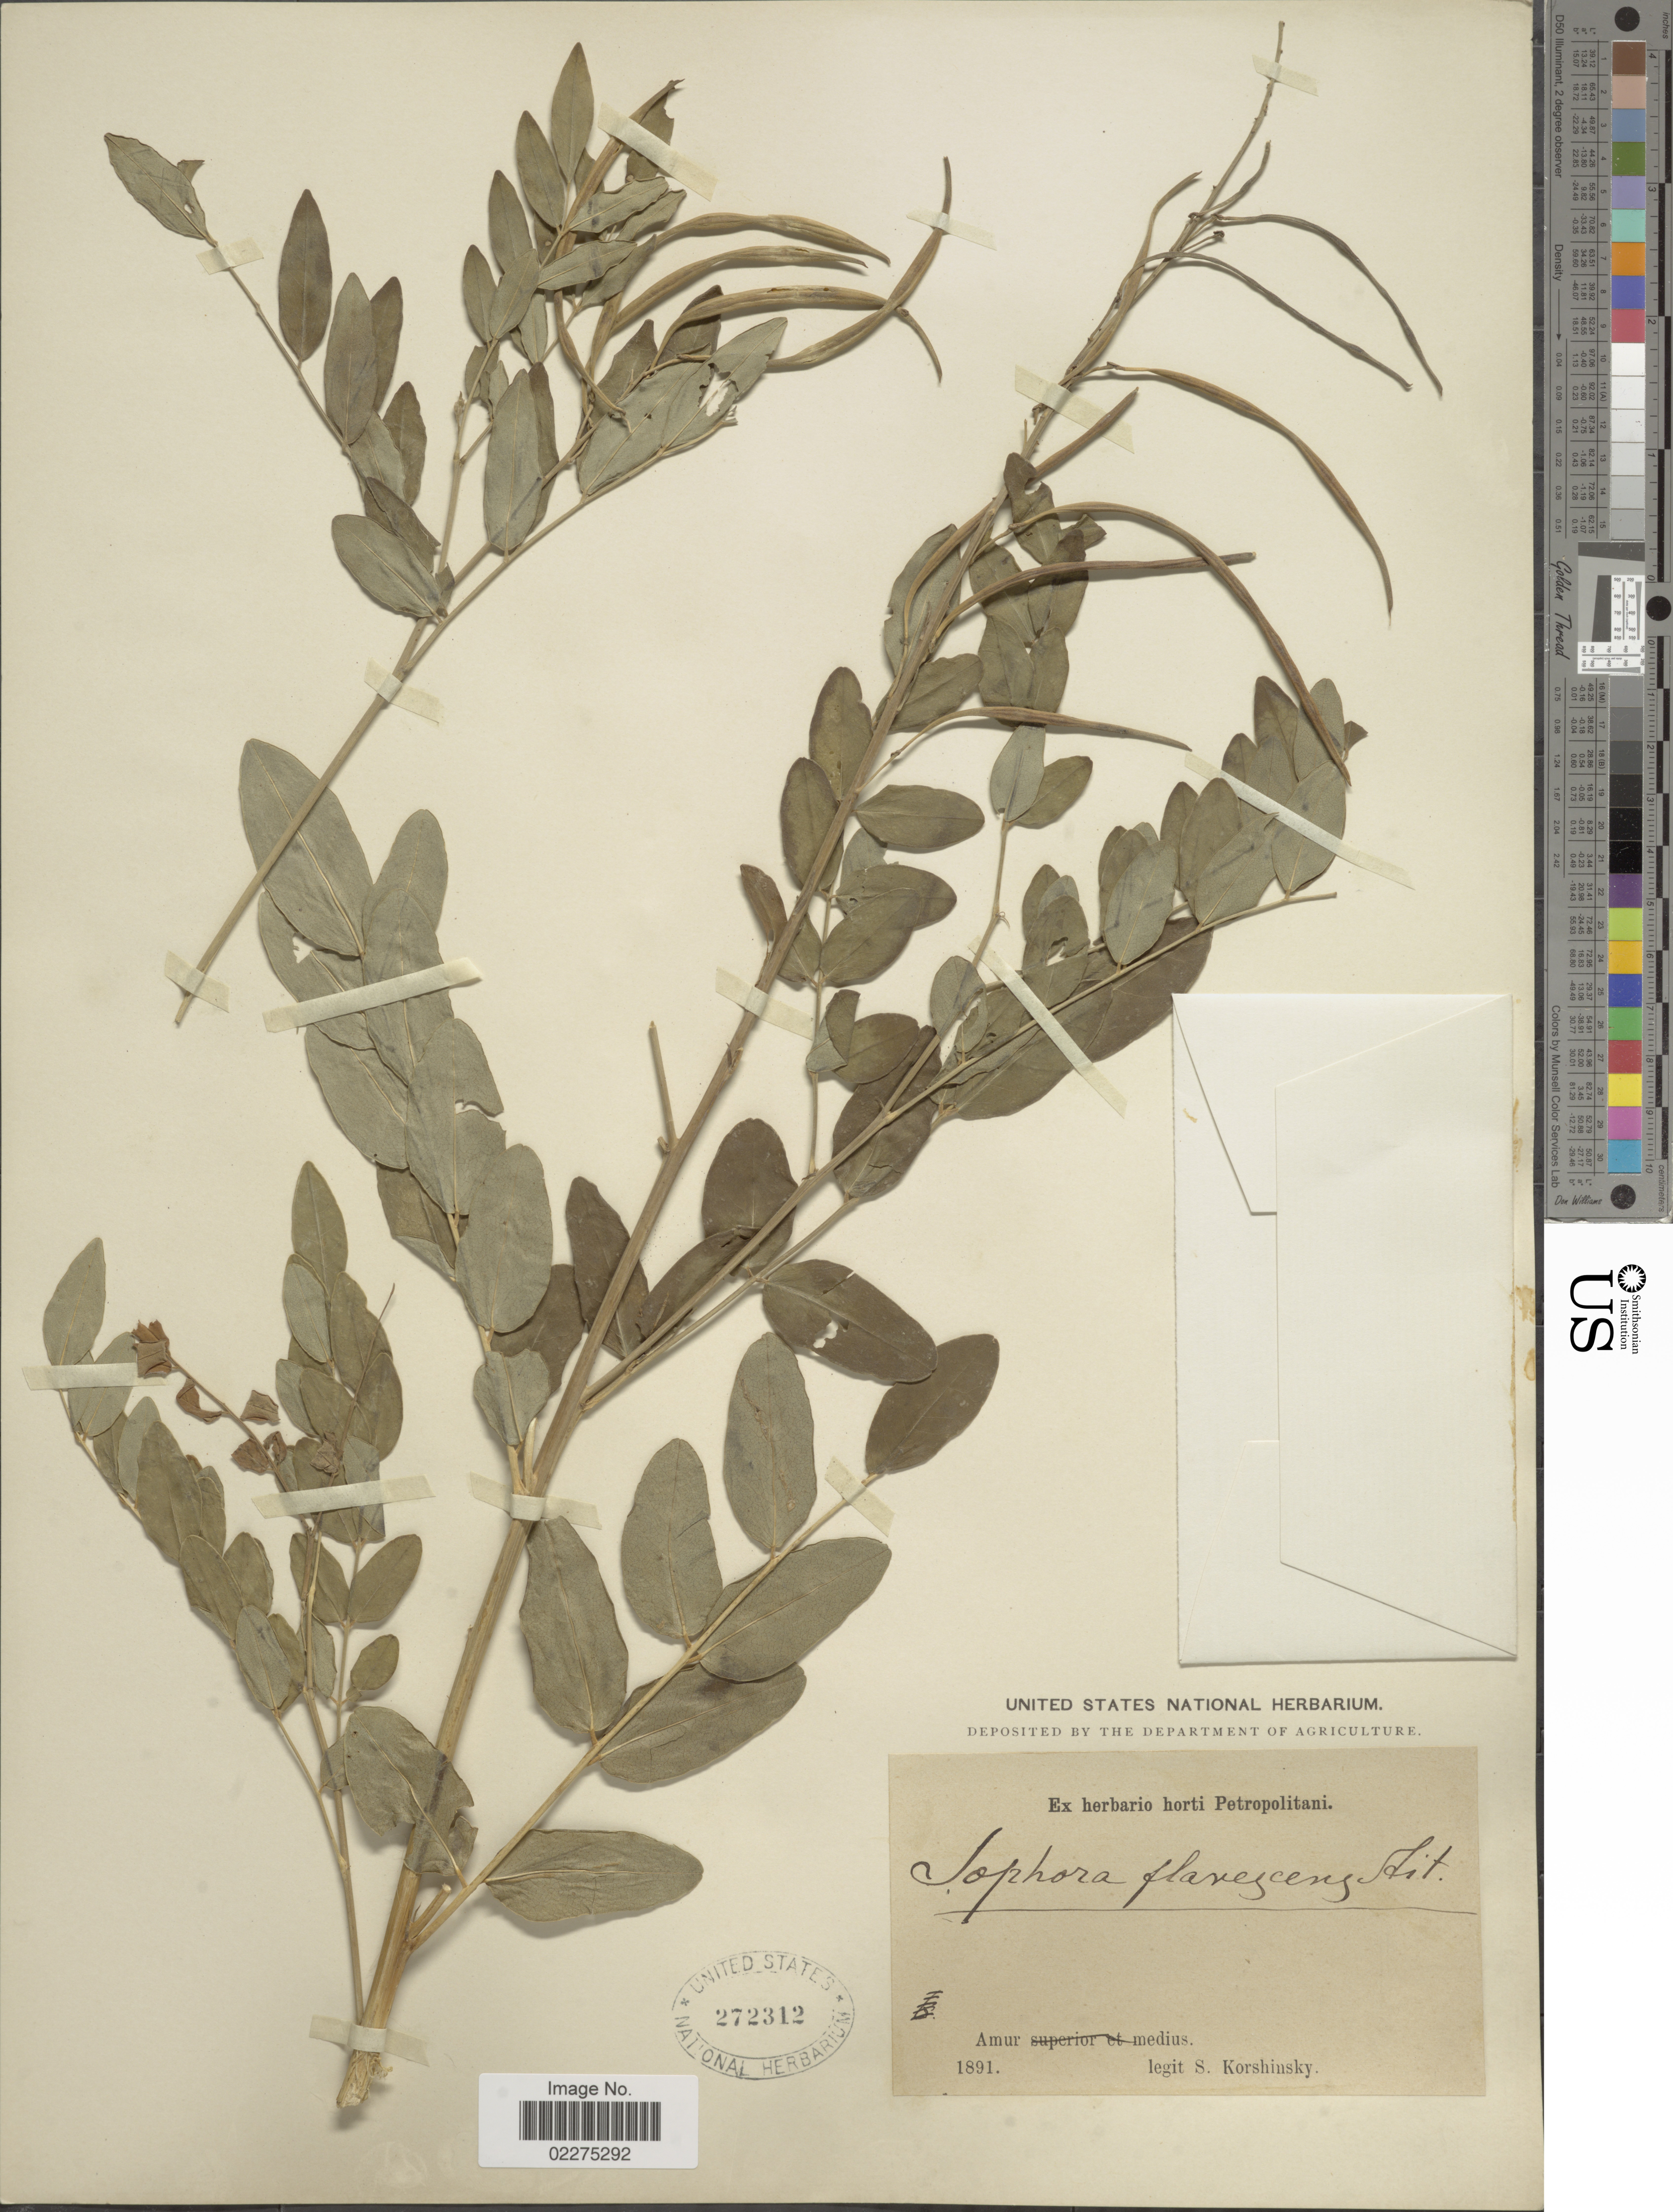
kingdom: Plantae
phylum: Tracheophyta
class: Magnoliopsida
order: Fabales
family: Fabaceae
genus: Sophora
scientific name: Sophora flavescens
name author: Aiton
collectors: S. I. Korshinsky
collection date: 1891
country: Russian Federation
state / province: Amur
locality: Amur medius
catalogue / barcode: US 272312